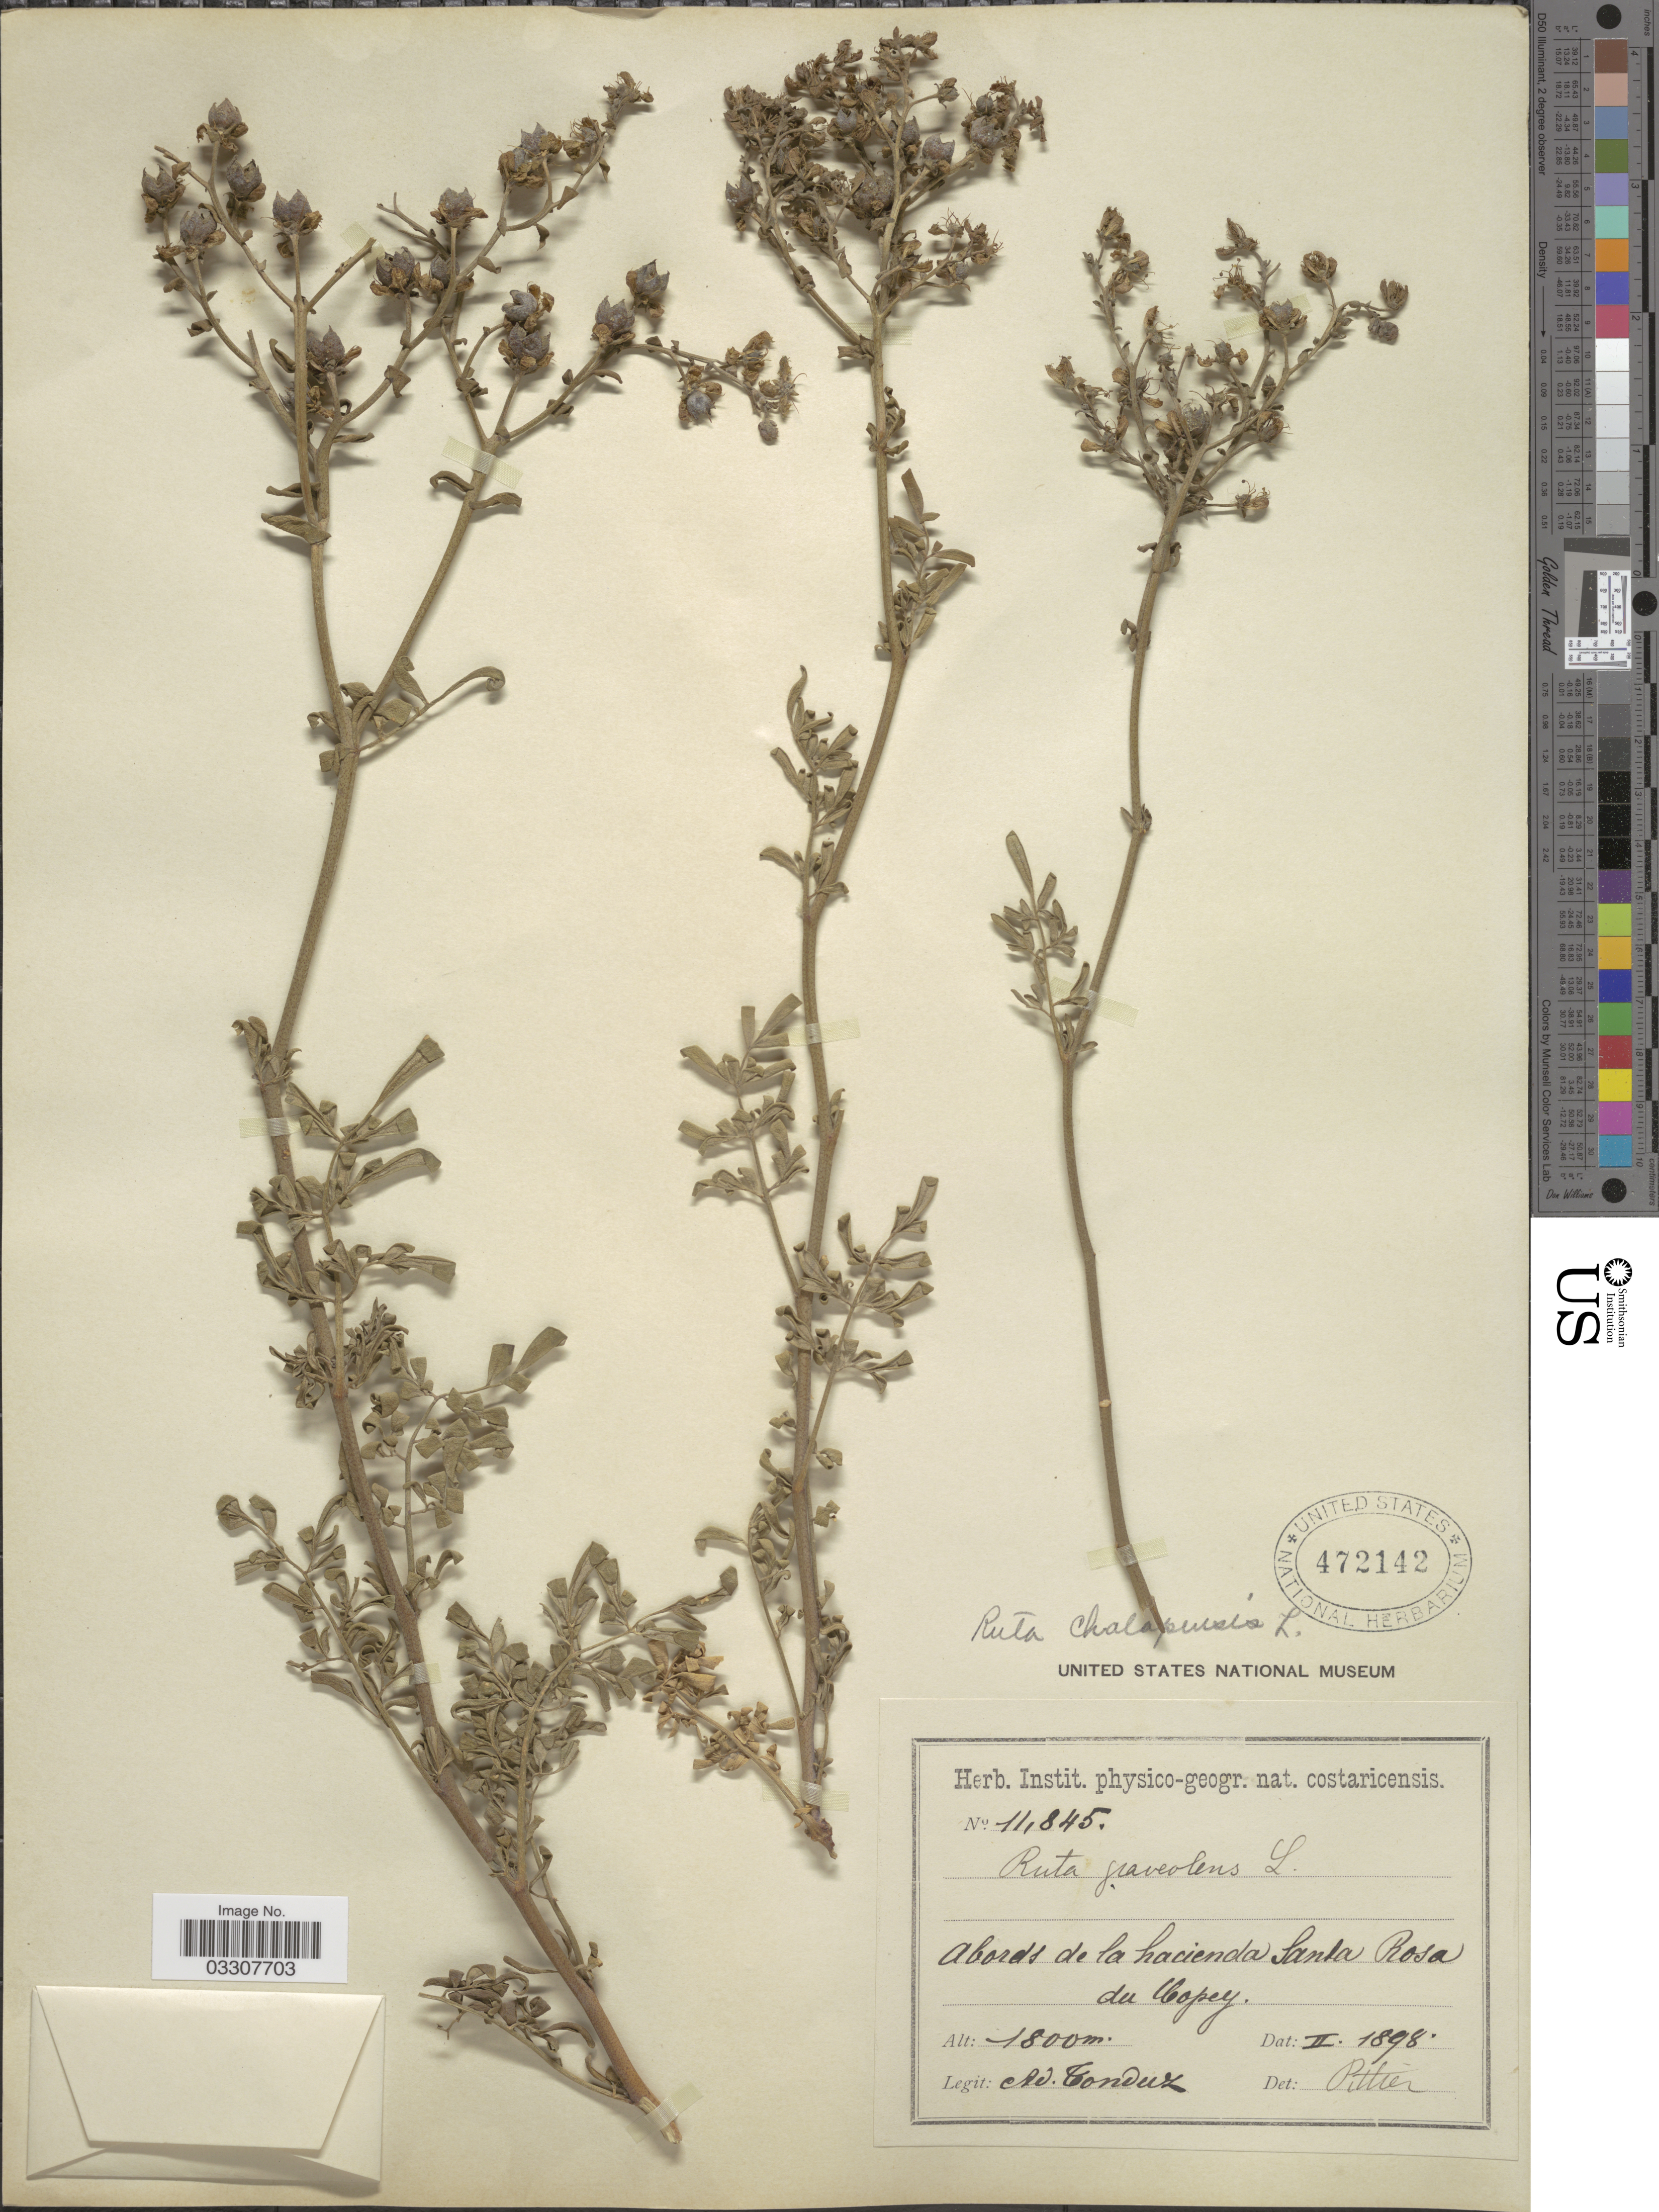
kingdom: Plantae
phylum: Tracheophyta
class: Magnoliopsida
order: Sapindales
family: Rutaceae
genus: Ruta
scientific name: Ruta chalepensis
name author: L.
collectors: A. Tonduz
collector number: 11845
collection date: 1898-02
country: Costa Rica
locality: Abords de la hacienda Santa Rosa du Copey.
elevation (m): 1800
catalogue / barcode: US 472142